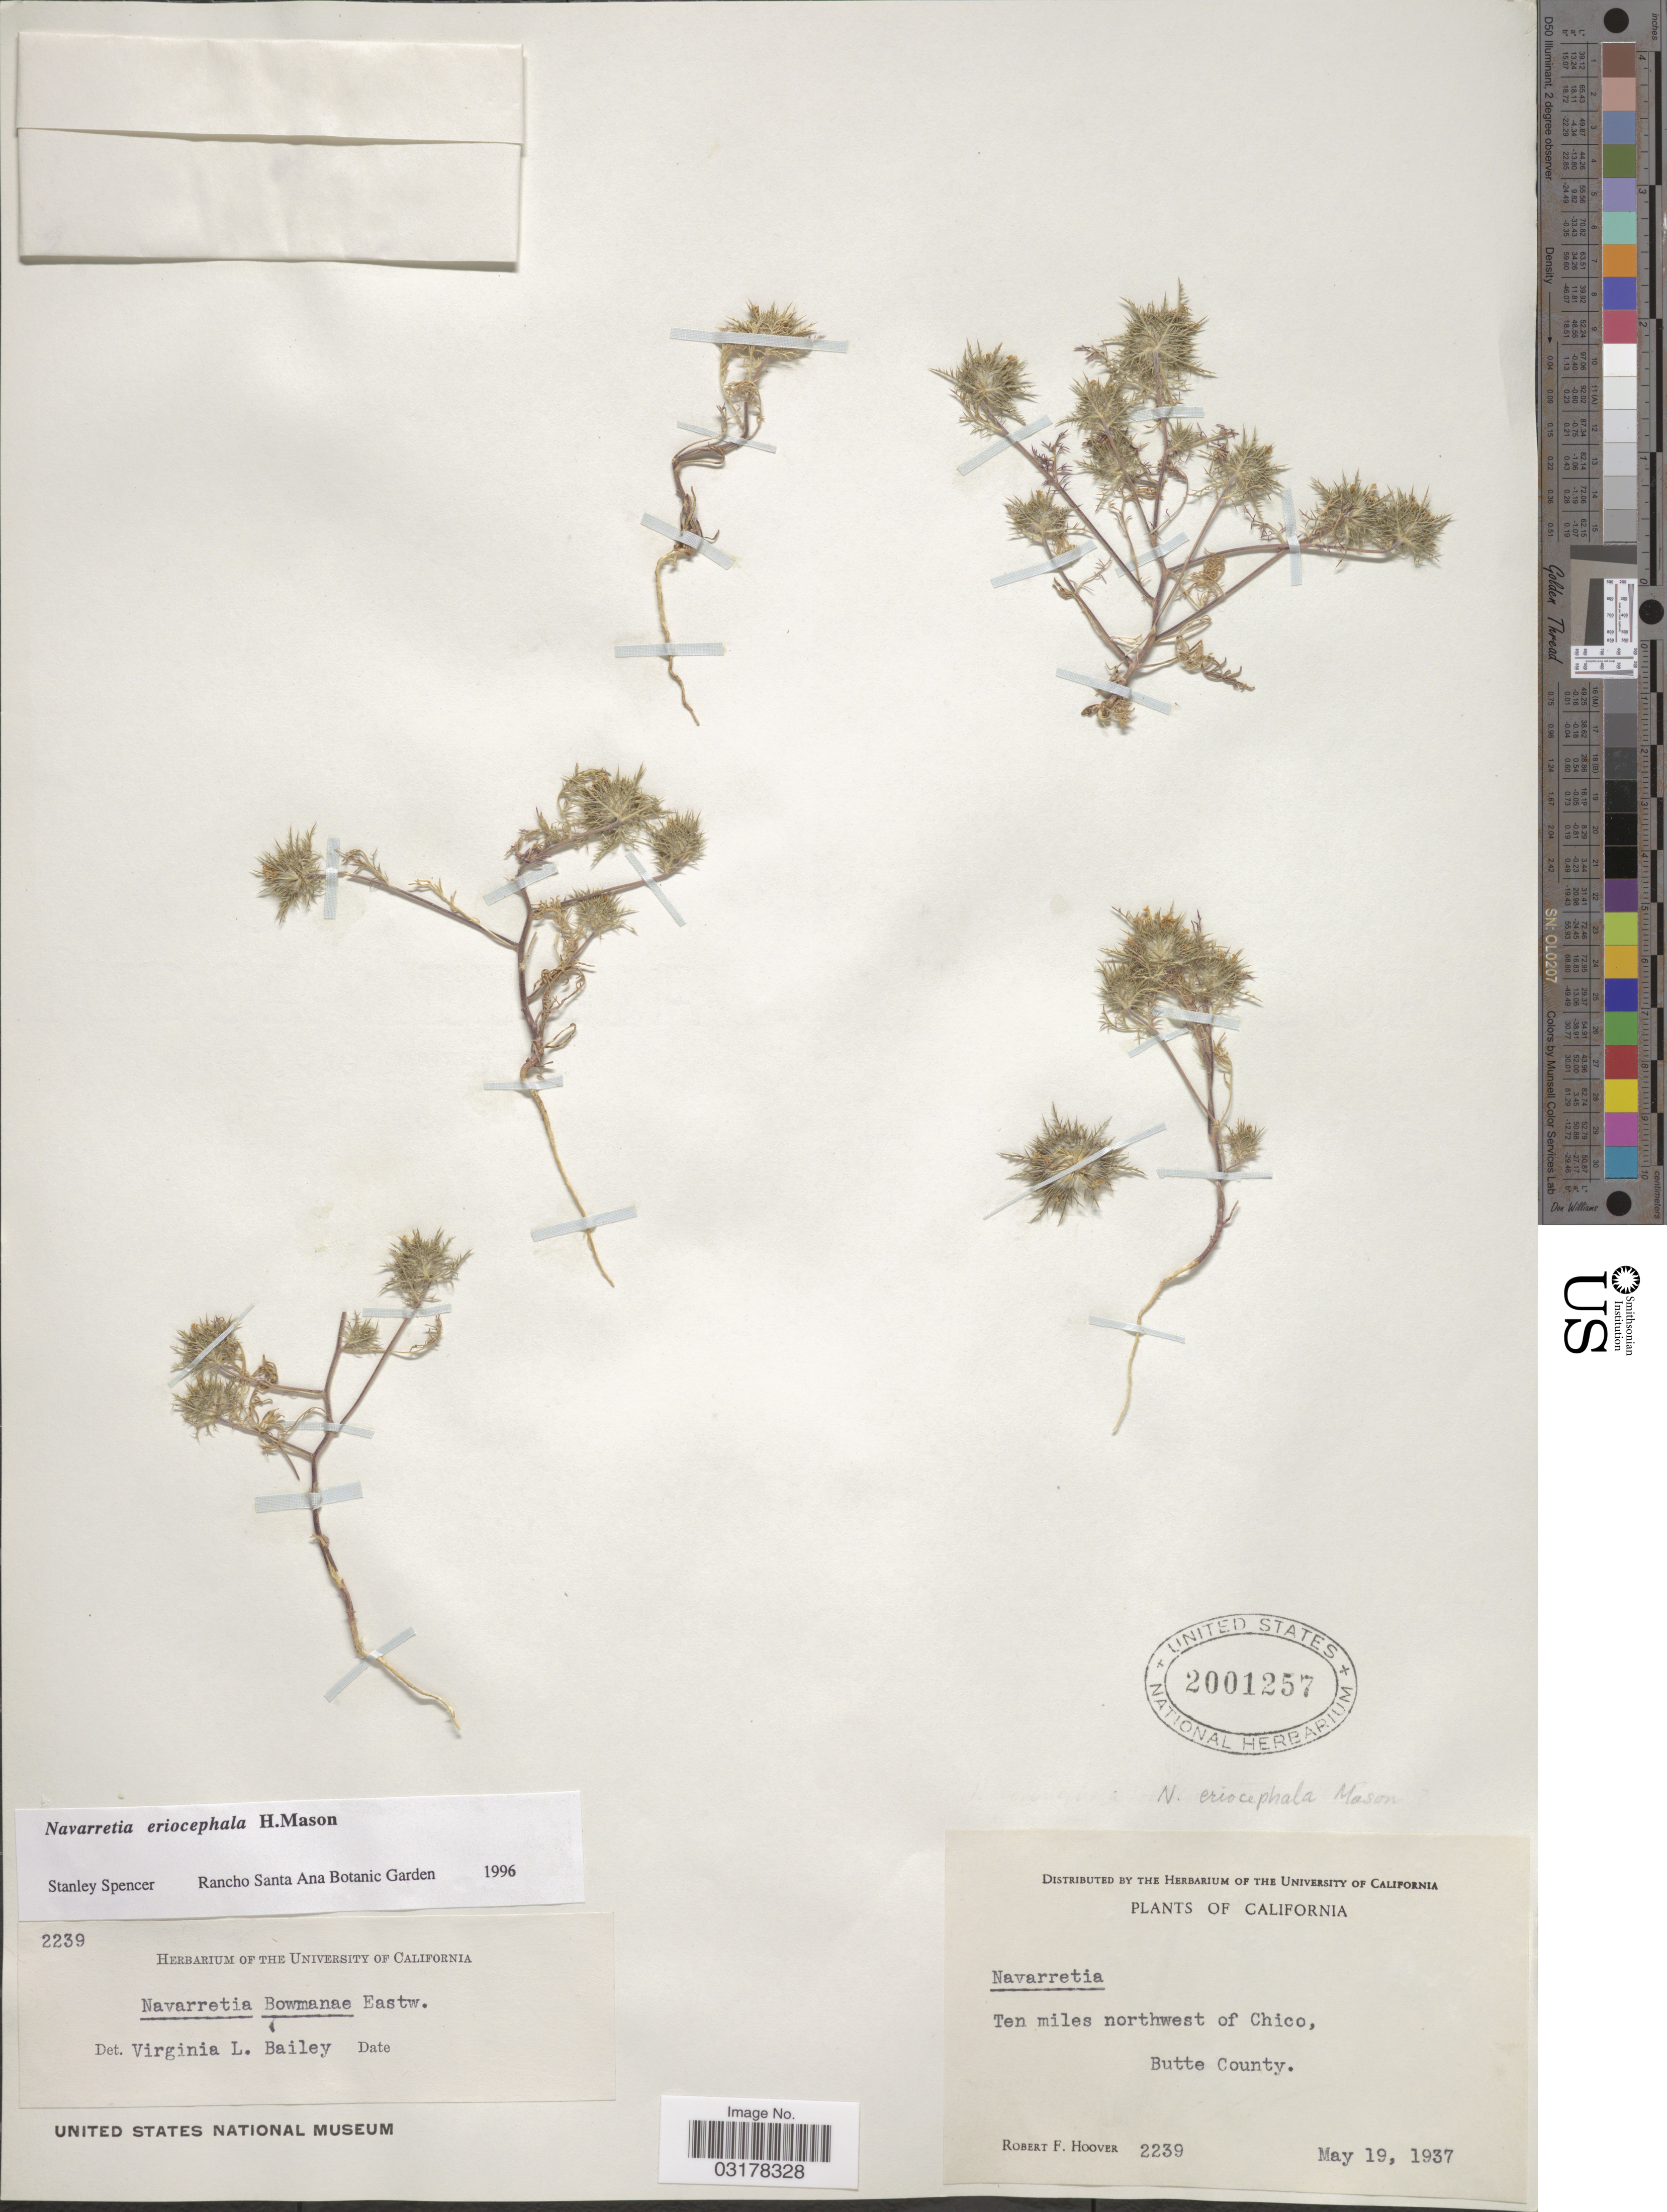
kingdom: Plantae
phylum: Tracheophyta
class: Magnoliopsida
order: Ericales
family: Polemoniaceae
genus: Navarretia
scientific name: Navarretia eriocephala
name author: H. Mason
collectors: R. F. Hoover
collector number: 2239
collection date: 1937-05-19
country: United States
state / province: California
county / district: Butte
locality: Ten miles northwest of Chico, Butte County.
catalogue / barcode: US 2001257